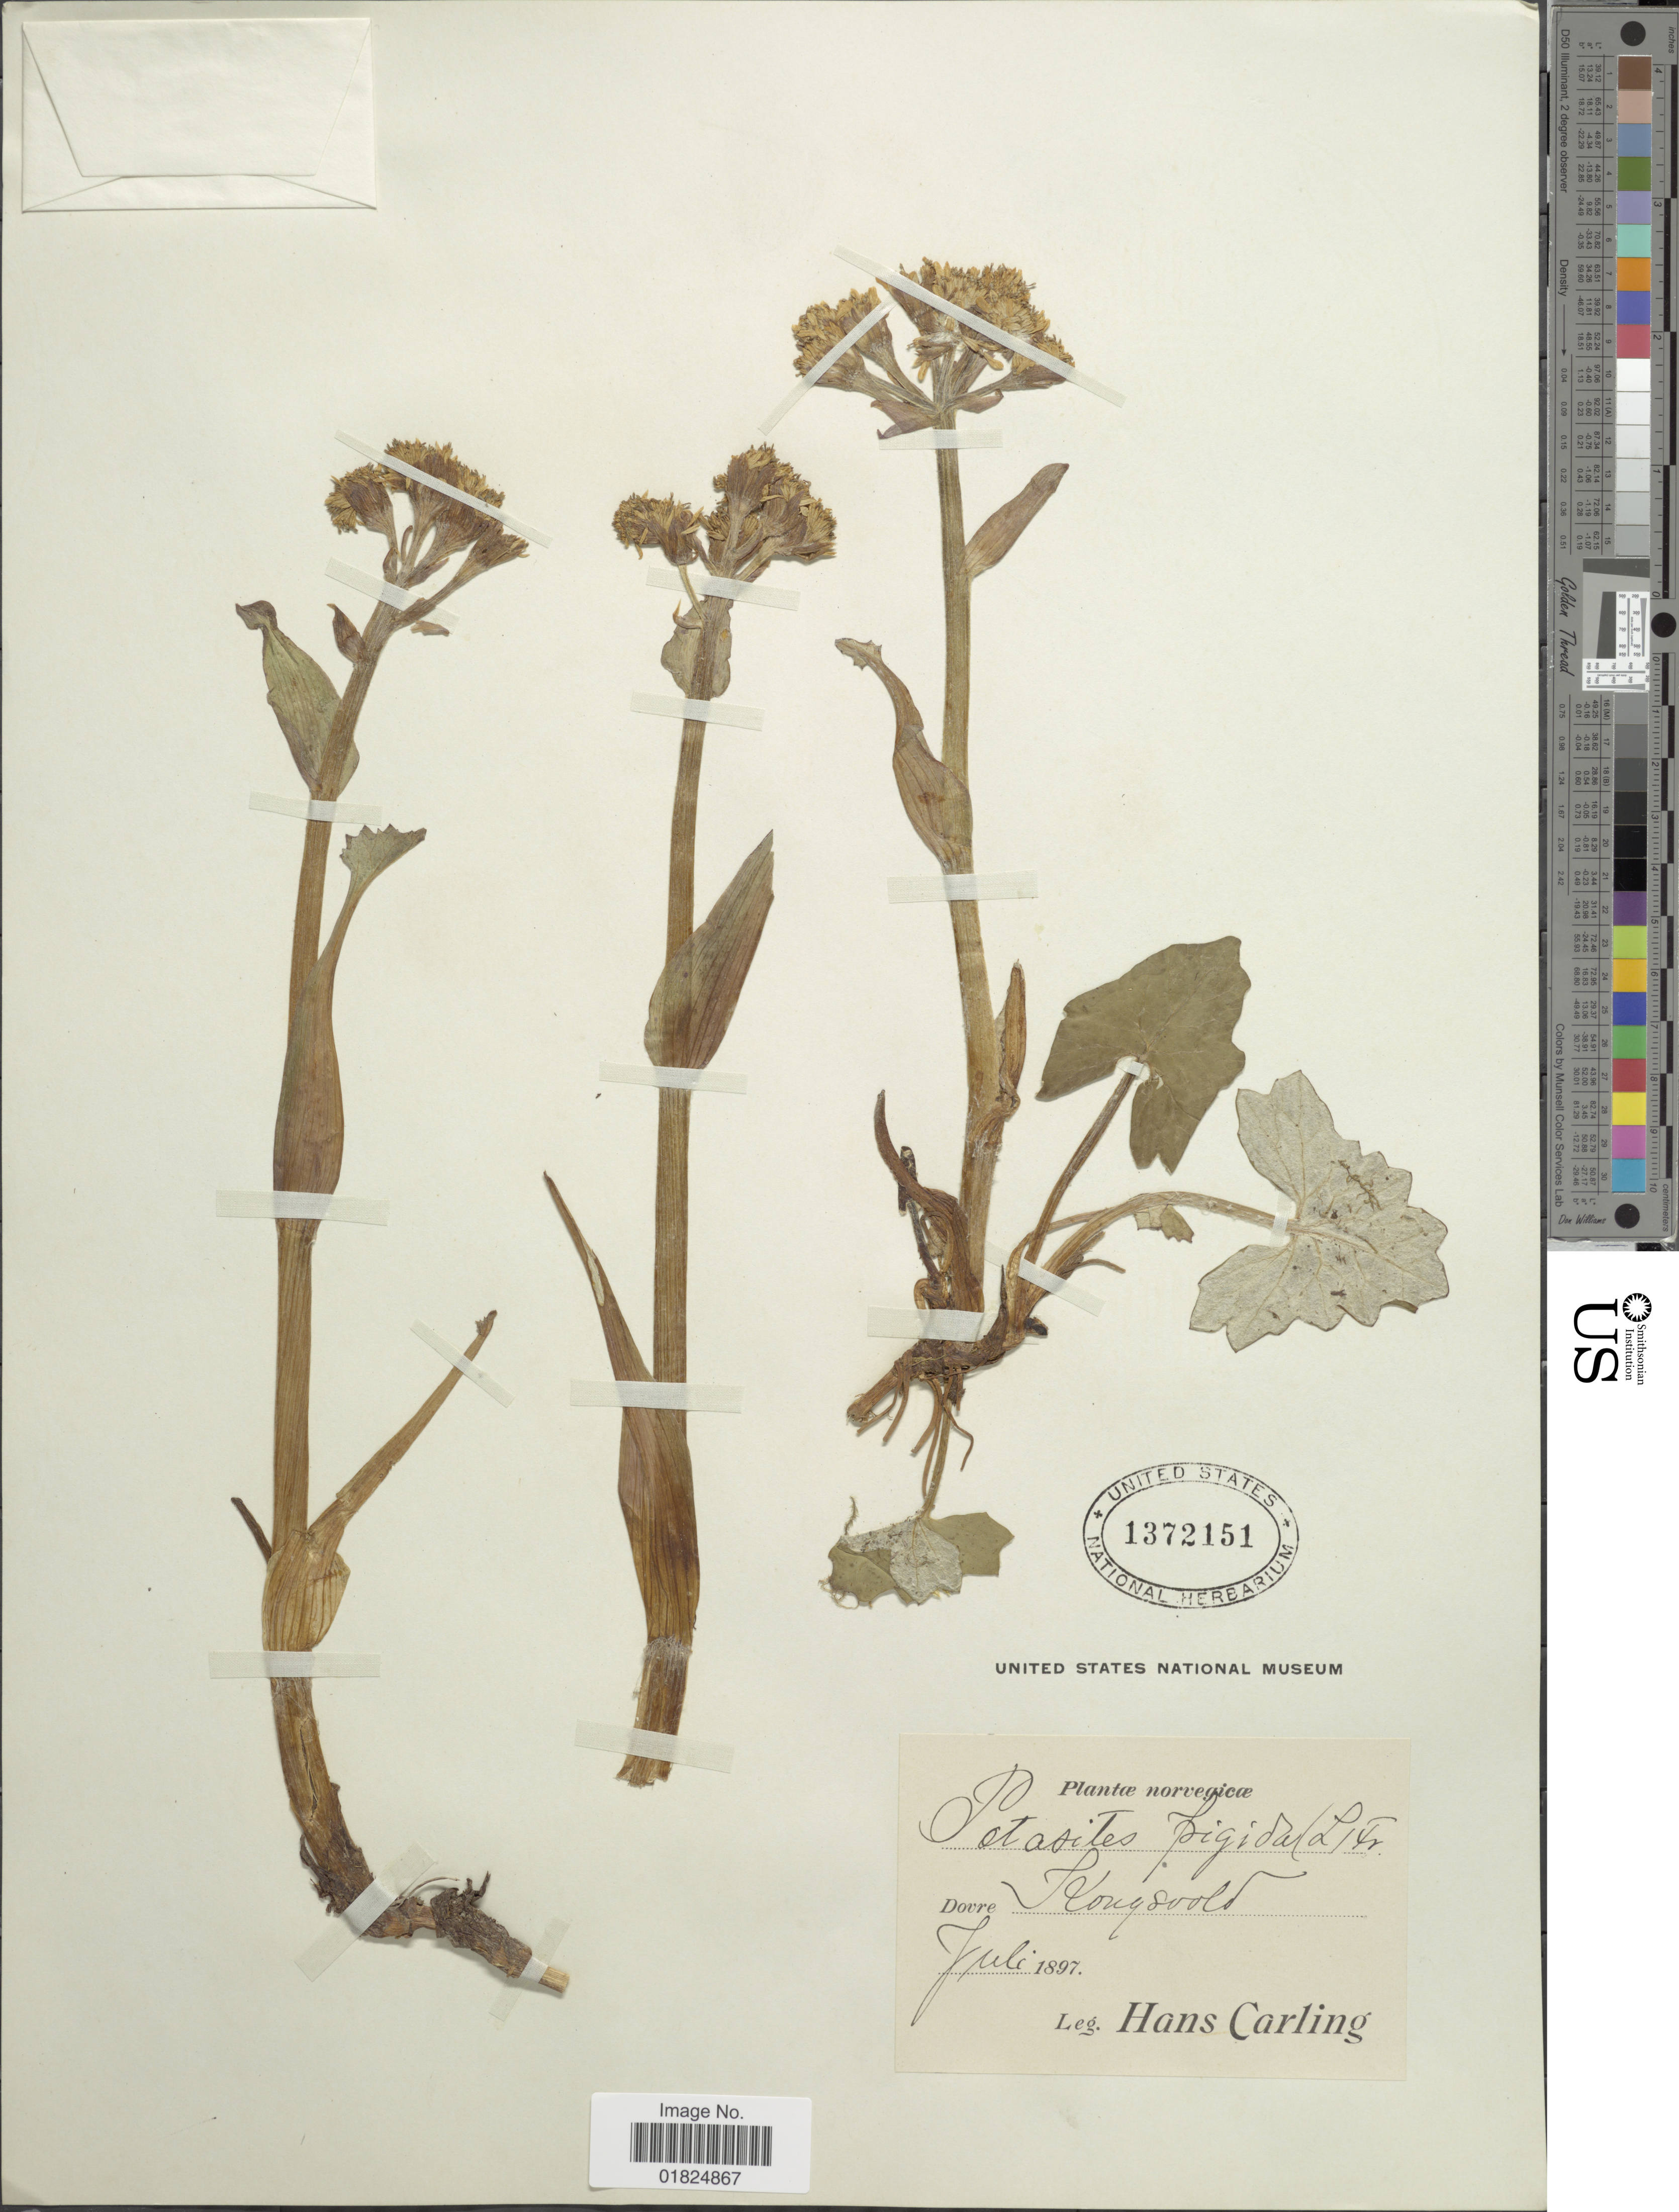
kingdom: Plantae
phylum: Tracheophyta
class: Magnoliopsida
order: Asterales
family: Asteraceae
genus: Petasites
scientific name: Petasites frigidus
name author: (L.) Fr.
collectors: H. Carling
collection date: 1897-07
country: Norway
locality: Norvegicæ. Dovre Kongsvold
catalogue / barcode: US 1372151